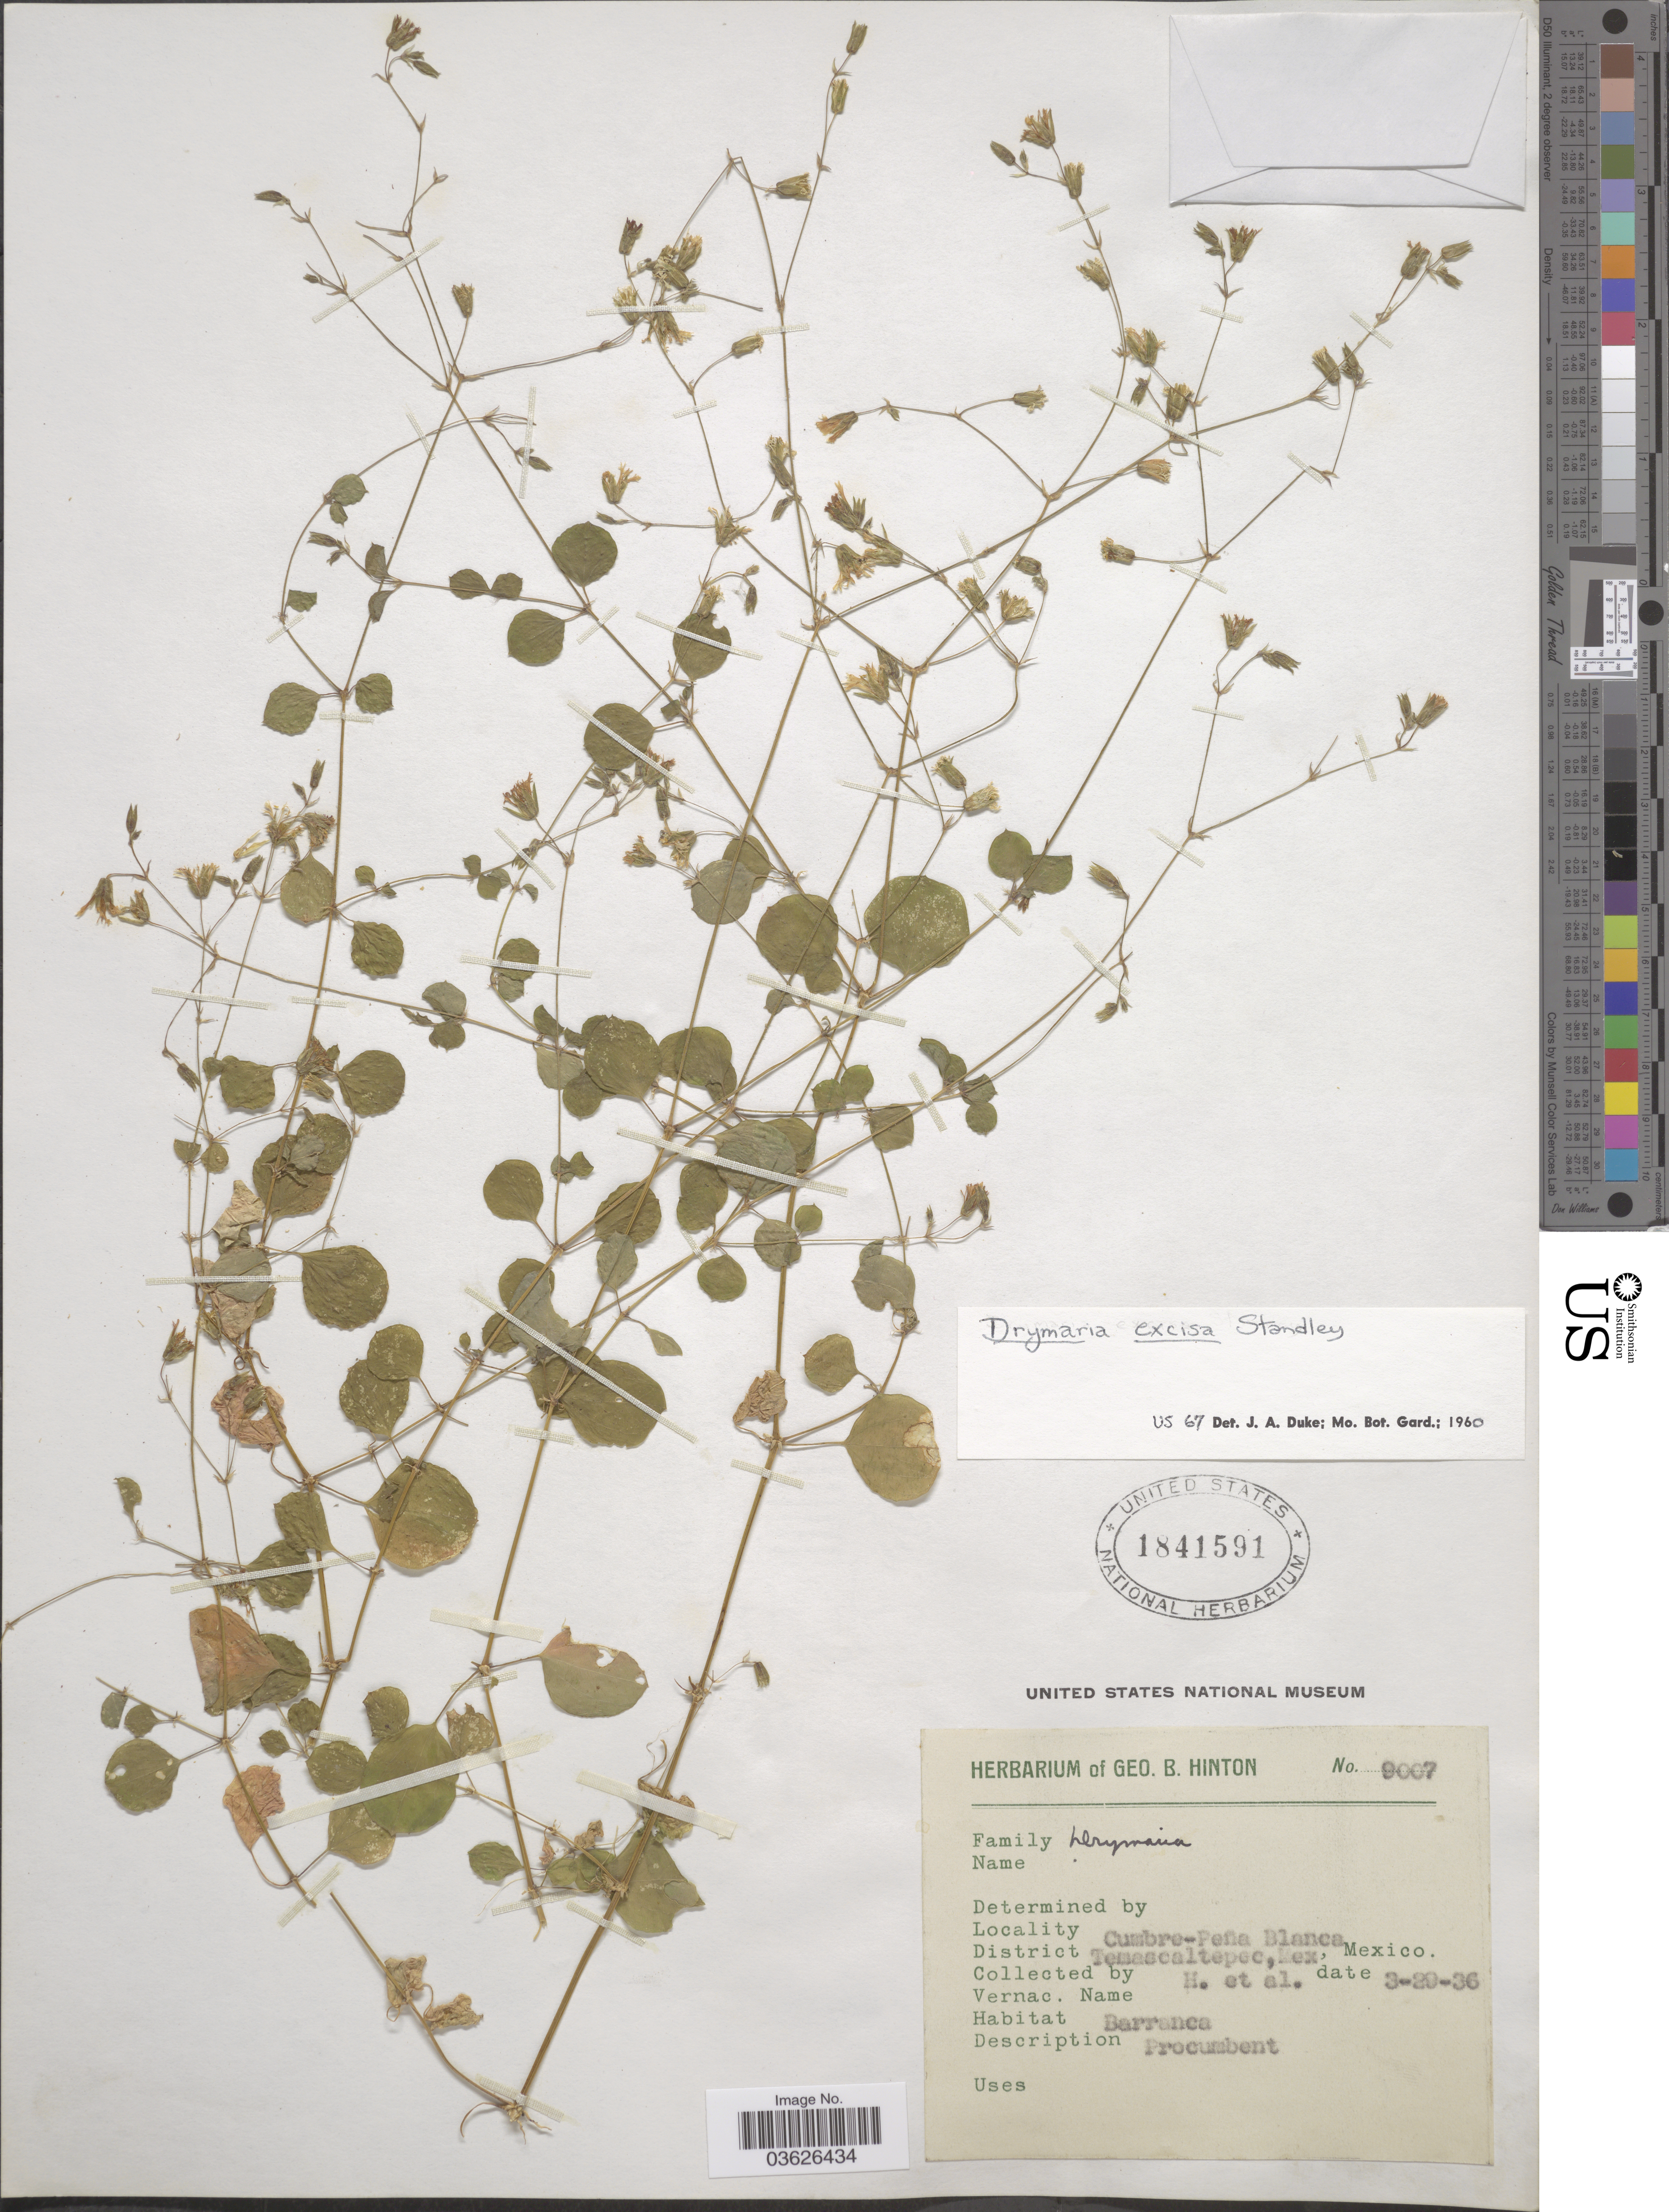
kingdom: Plantae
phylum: Tracheophyta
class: Magnoliopsida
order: Caryophyllales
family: Caryophyllaceae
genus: Drymaria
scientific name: Drymaria excisa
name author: Standl.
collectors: G. B. Hinton & et al.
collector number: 9007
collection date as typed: Transcribed d/m/y: 29/3/36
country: Mexico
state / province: México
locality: Cumbre-Peña Blanca. District Temascaltepec.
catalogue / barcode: US 1841591